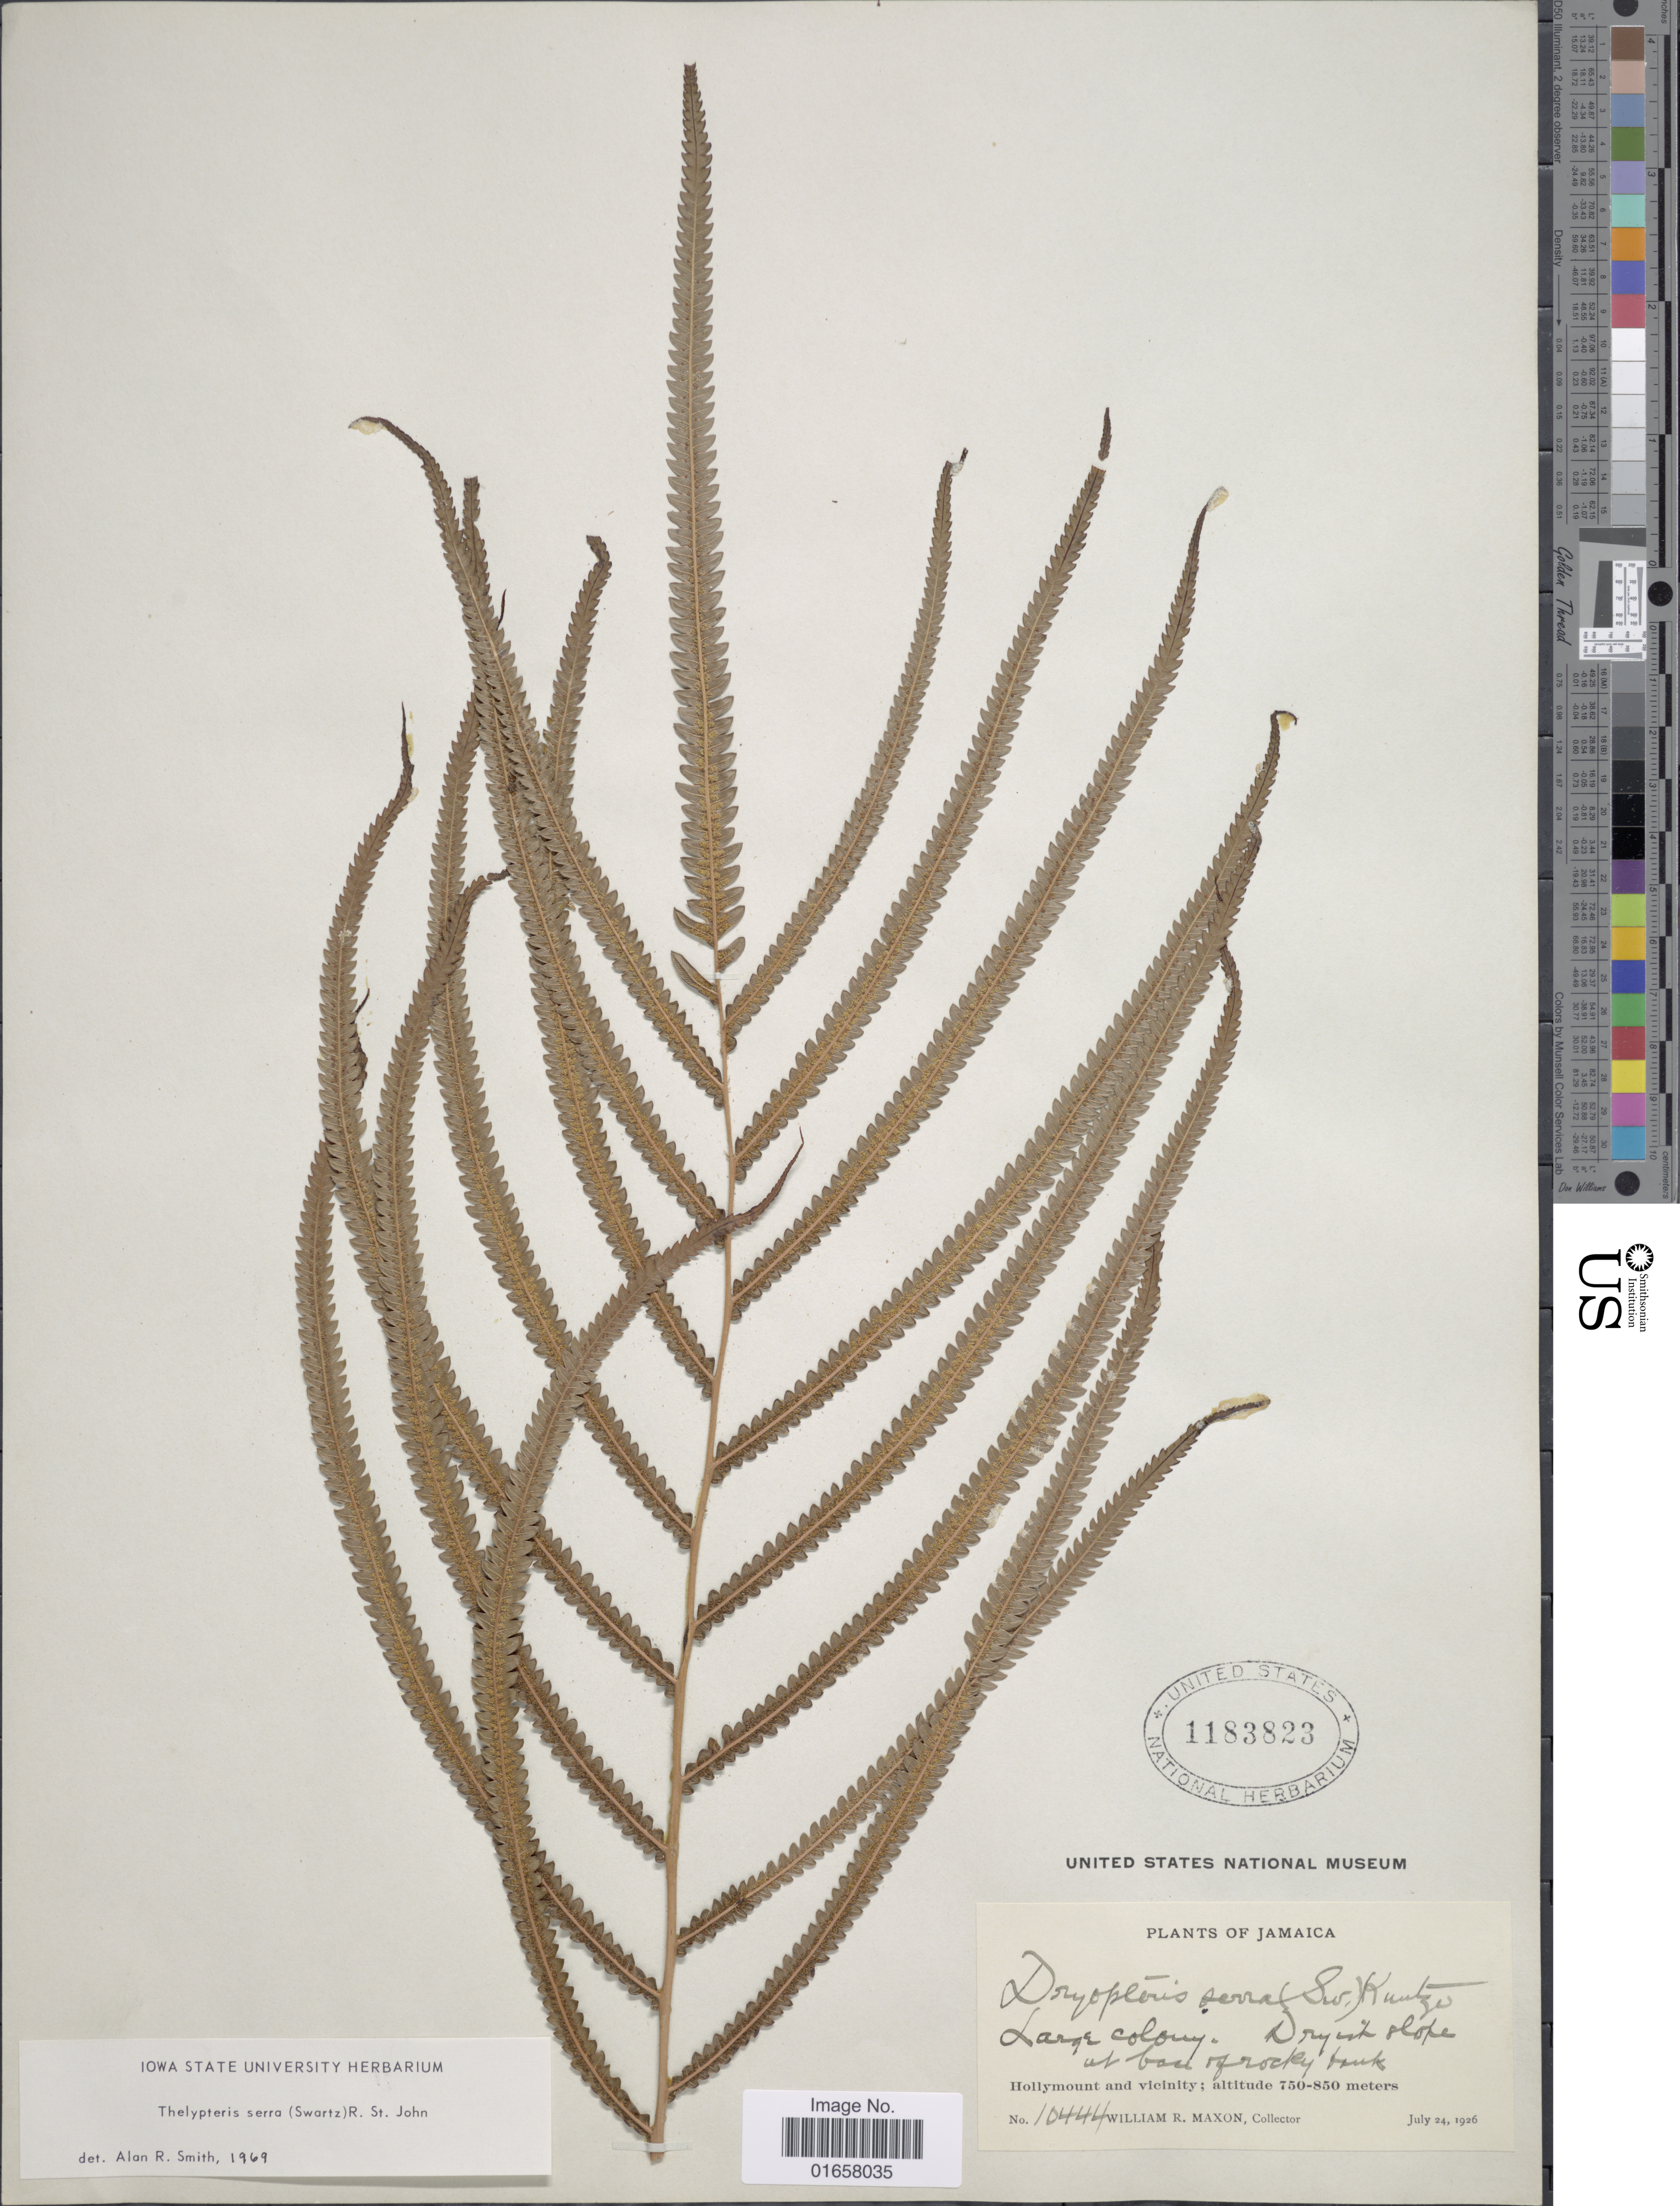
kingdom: Plantae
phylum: Tracheophyta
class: Polypodiopsida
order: Polypodiales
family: Thelypteridaceae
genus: Christella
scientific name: Christella serra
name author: (Sw.) Holttum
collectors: W. R. Maxon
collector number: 10444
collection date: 1926-07-24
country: Jamaica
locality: Jamaica, Large Colony, Hollymount and vicinity.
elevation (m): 750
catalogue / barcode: US 1183823